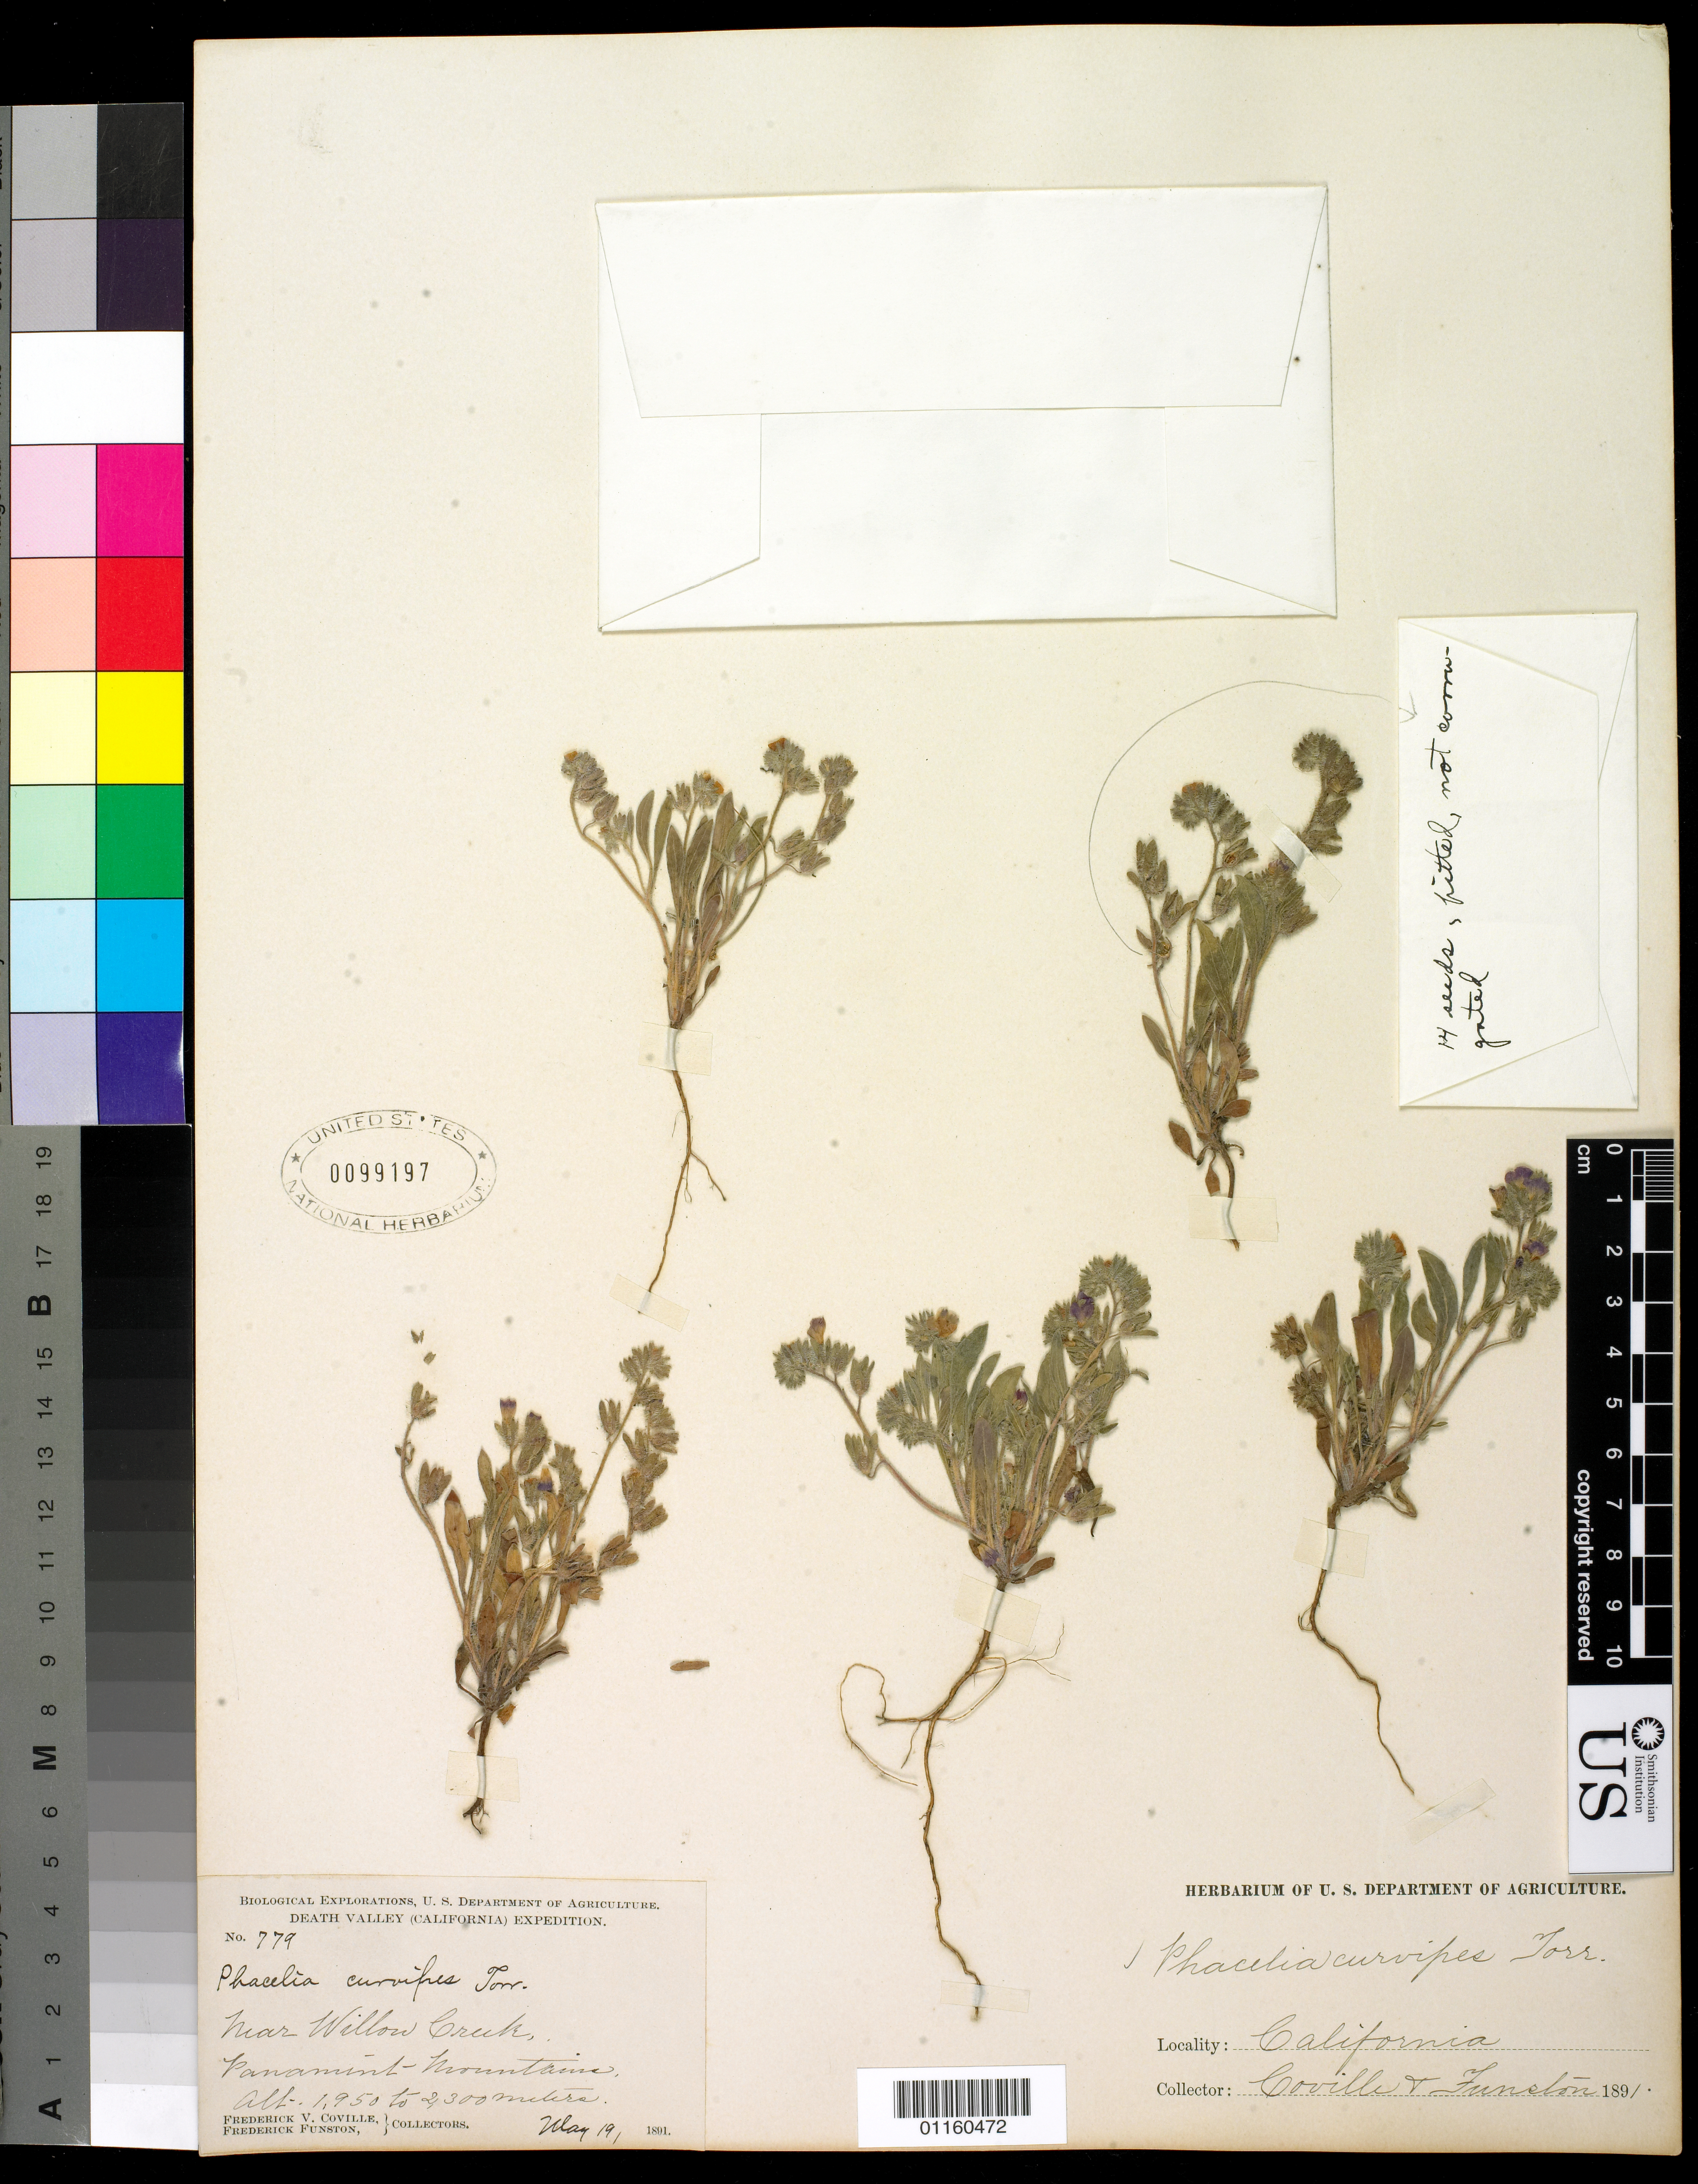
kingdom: Plantae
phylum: Tracheophyta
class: Magnoliopsida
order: Boraginales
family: Hydrophyllaceae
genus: Phacelia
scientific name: Phacelia curvipes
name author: Torr. in C. King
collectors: F. V. Coville & F. Funston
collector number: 779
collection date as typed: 19 May 1891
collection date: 1891-05-19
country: United States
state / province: California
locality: Panamint Mountains, near Willow Creek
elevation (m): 1950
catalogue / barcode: US 99197